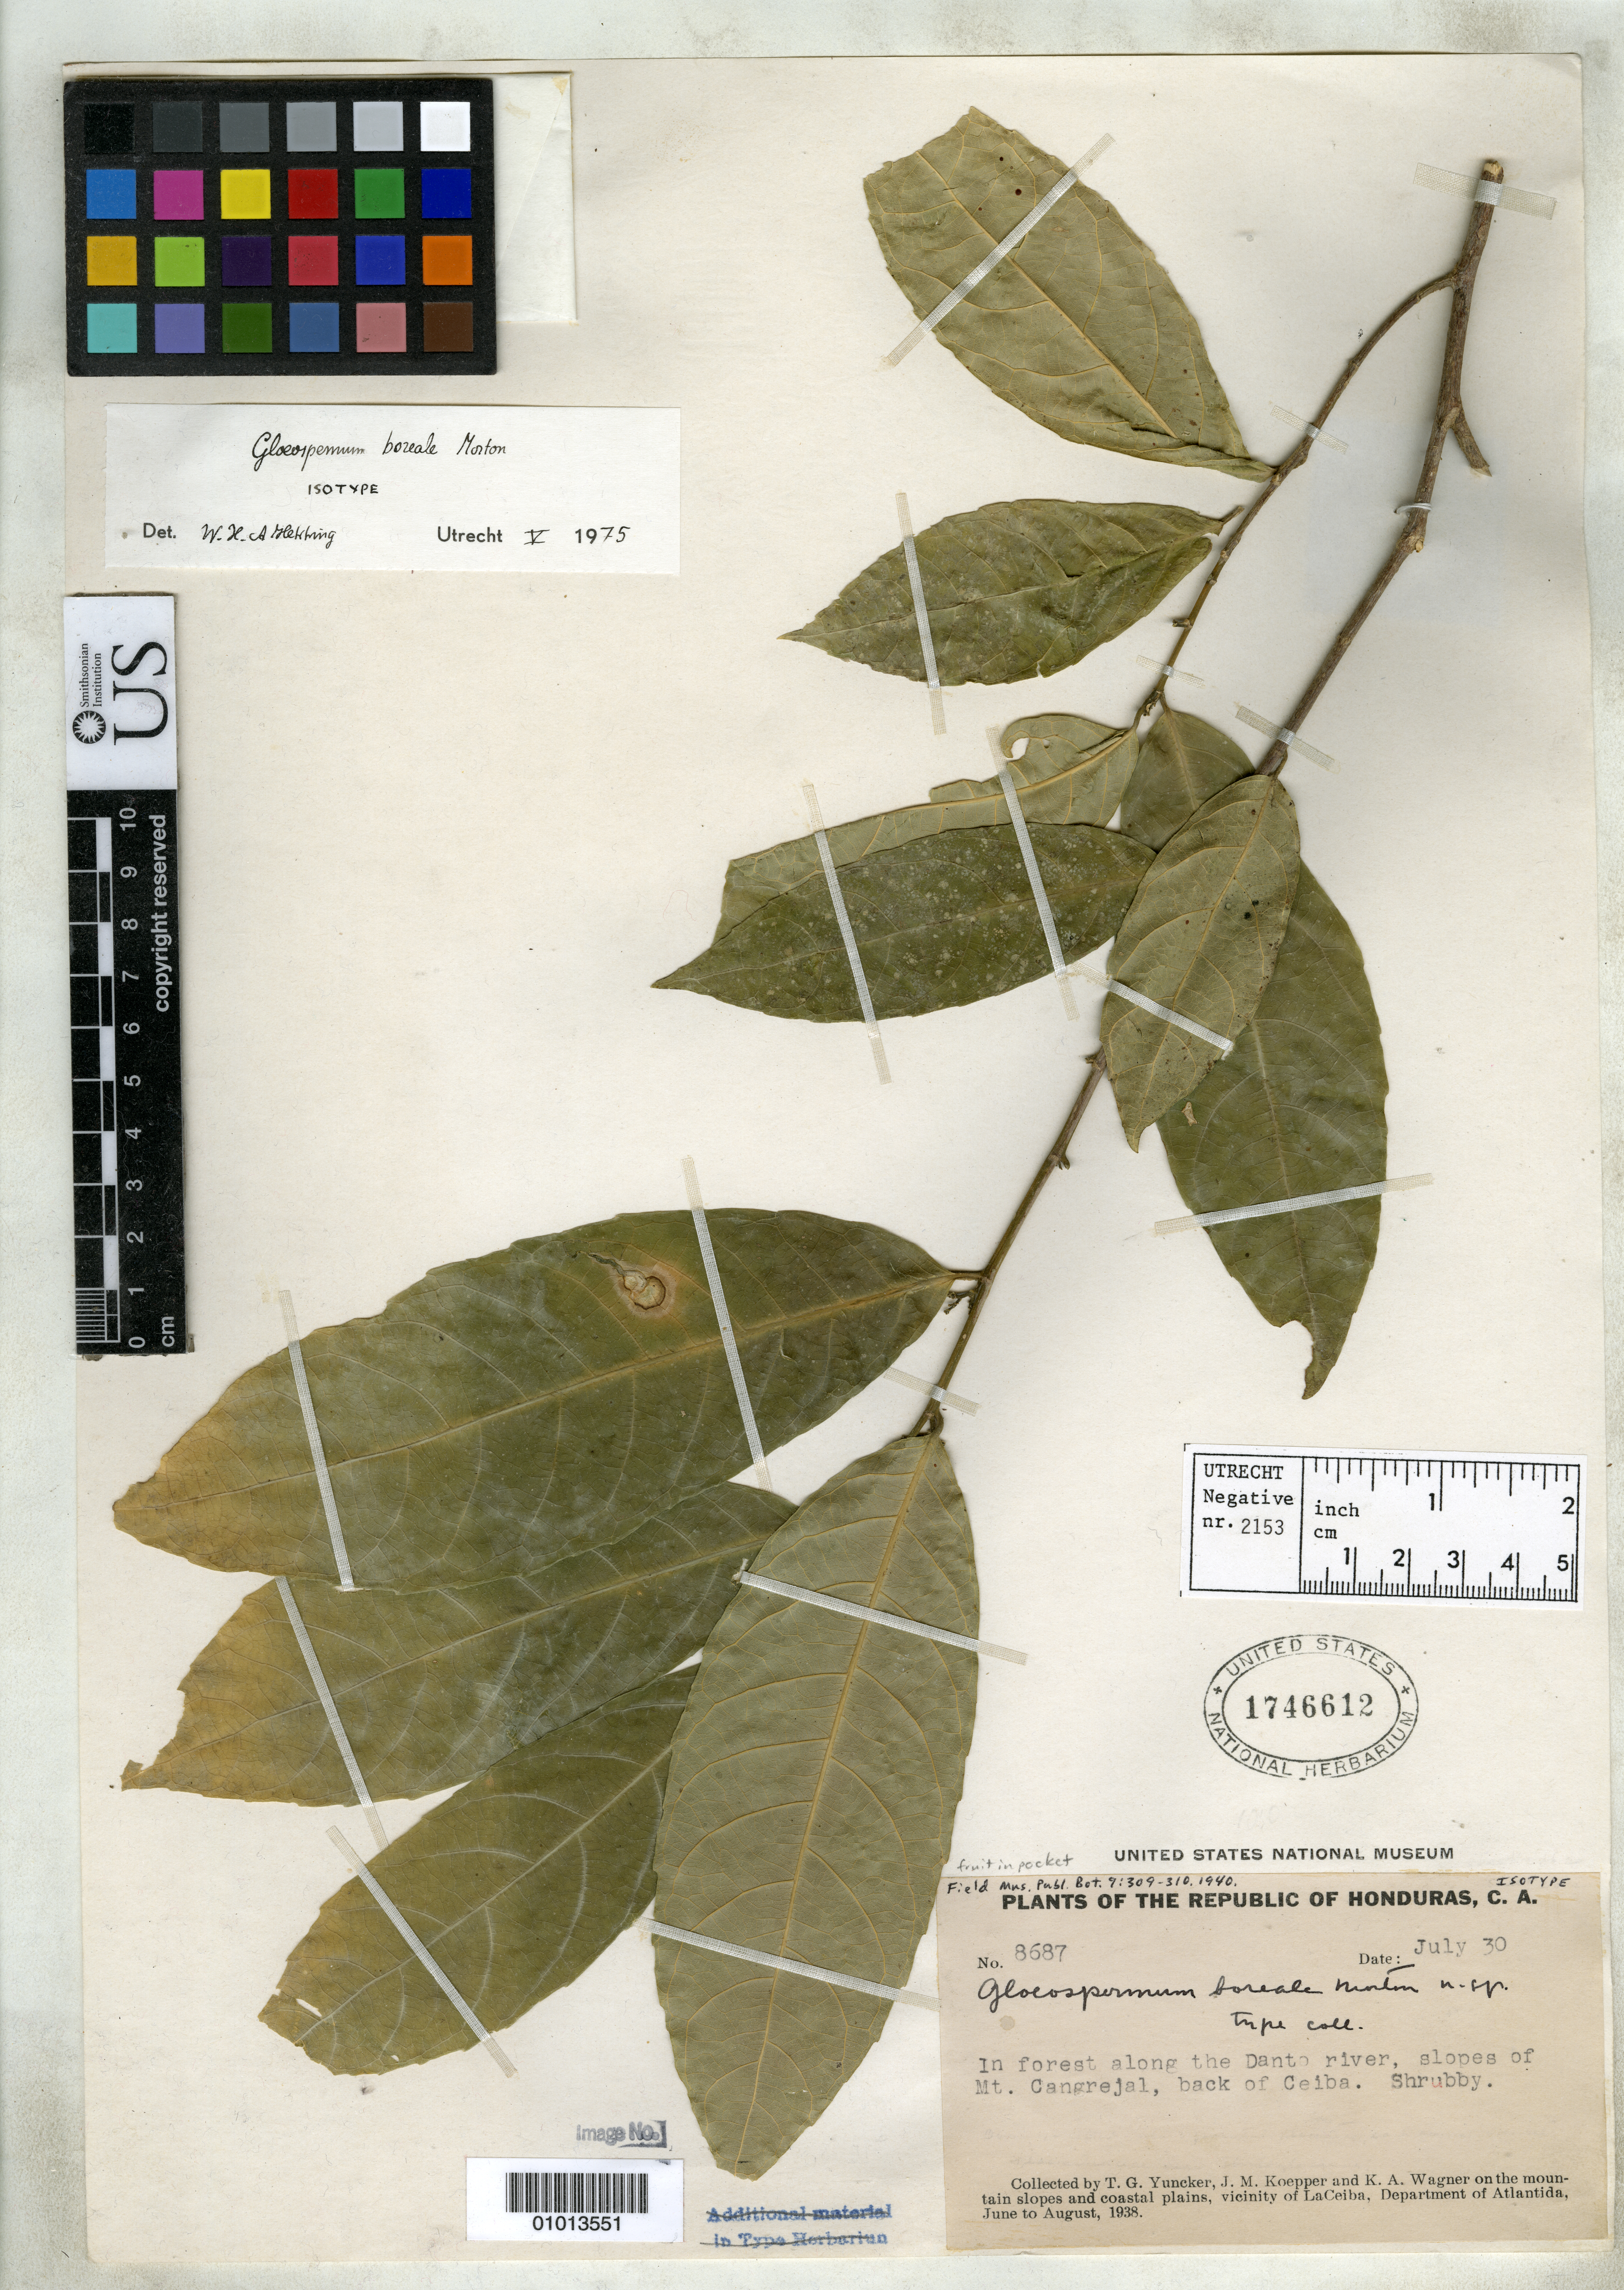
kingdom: Plantae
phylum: Tracheophyta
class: Magnoliopsida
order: Malpighiales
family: Violaceae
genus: Gloeospermum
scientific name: Gloeospermum boreale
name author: C.V. Morton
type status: Isotype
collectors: T. G. Yuncker, J. M. Koepper & K. A. Wagner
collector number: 8687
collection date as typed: Jun 1938 to -- Aug 1938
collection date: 1938-06/1938-08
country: Honduras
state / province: Atlántida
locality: On the mountain slopes and coastal plains, vicinity of LaCeiba.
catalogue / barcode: US 1746612